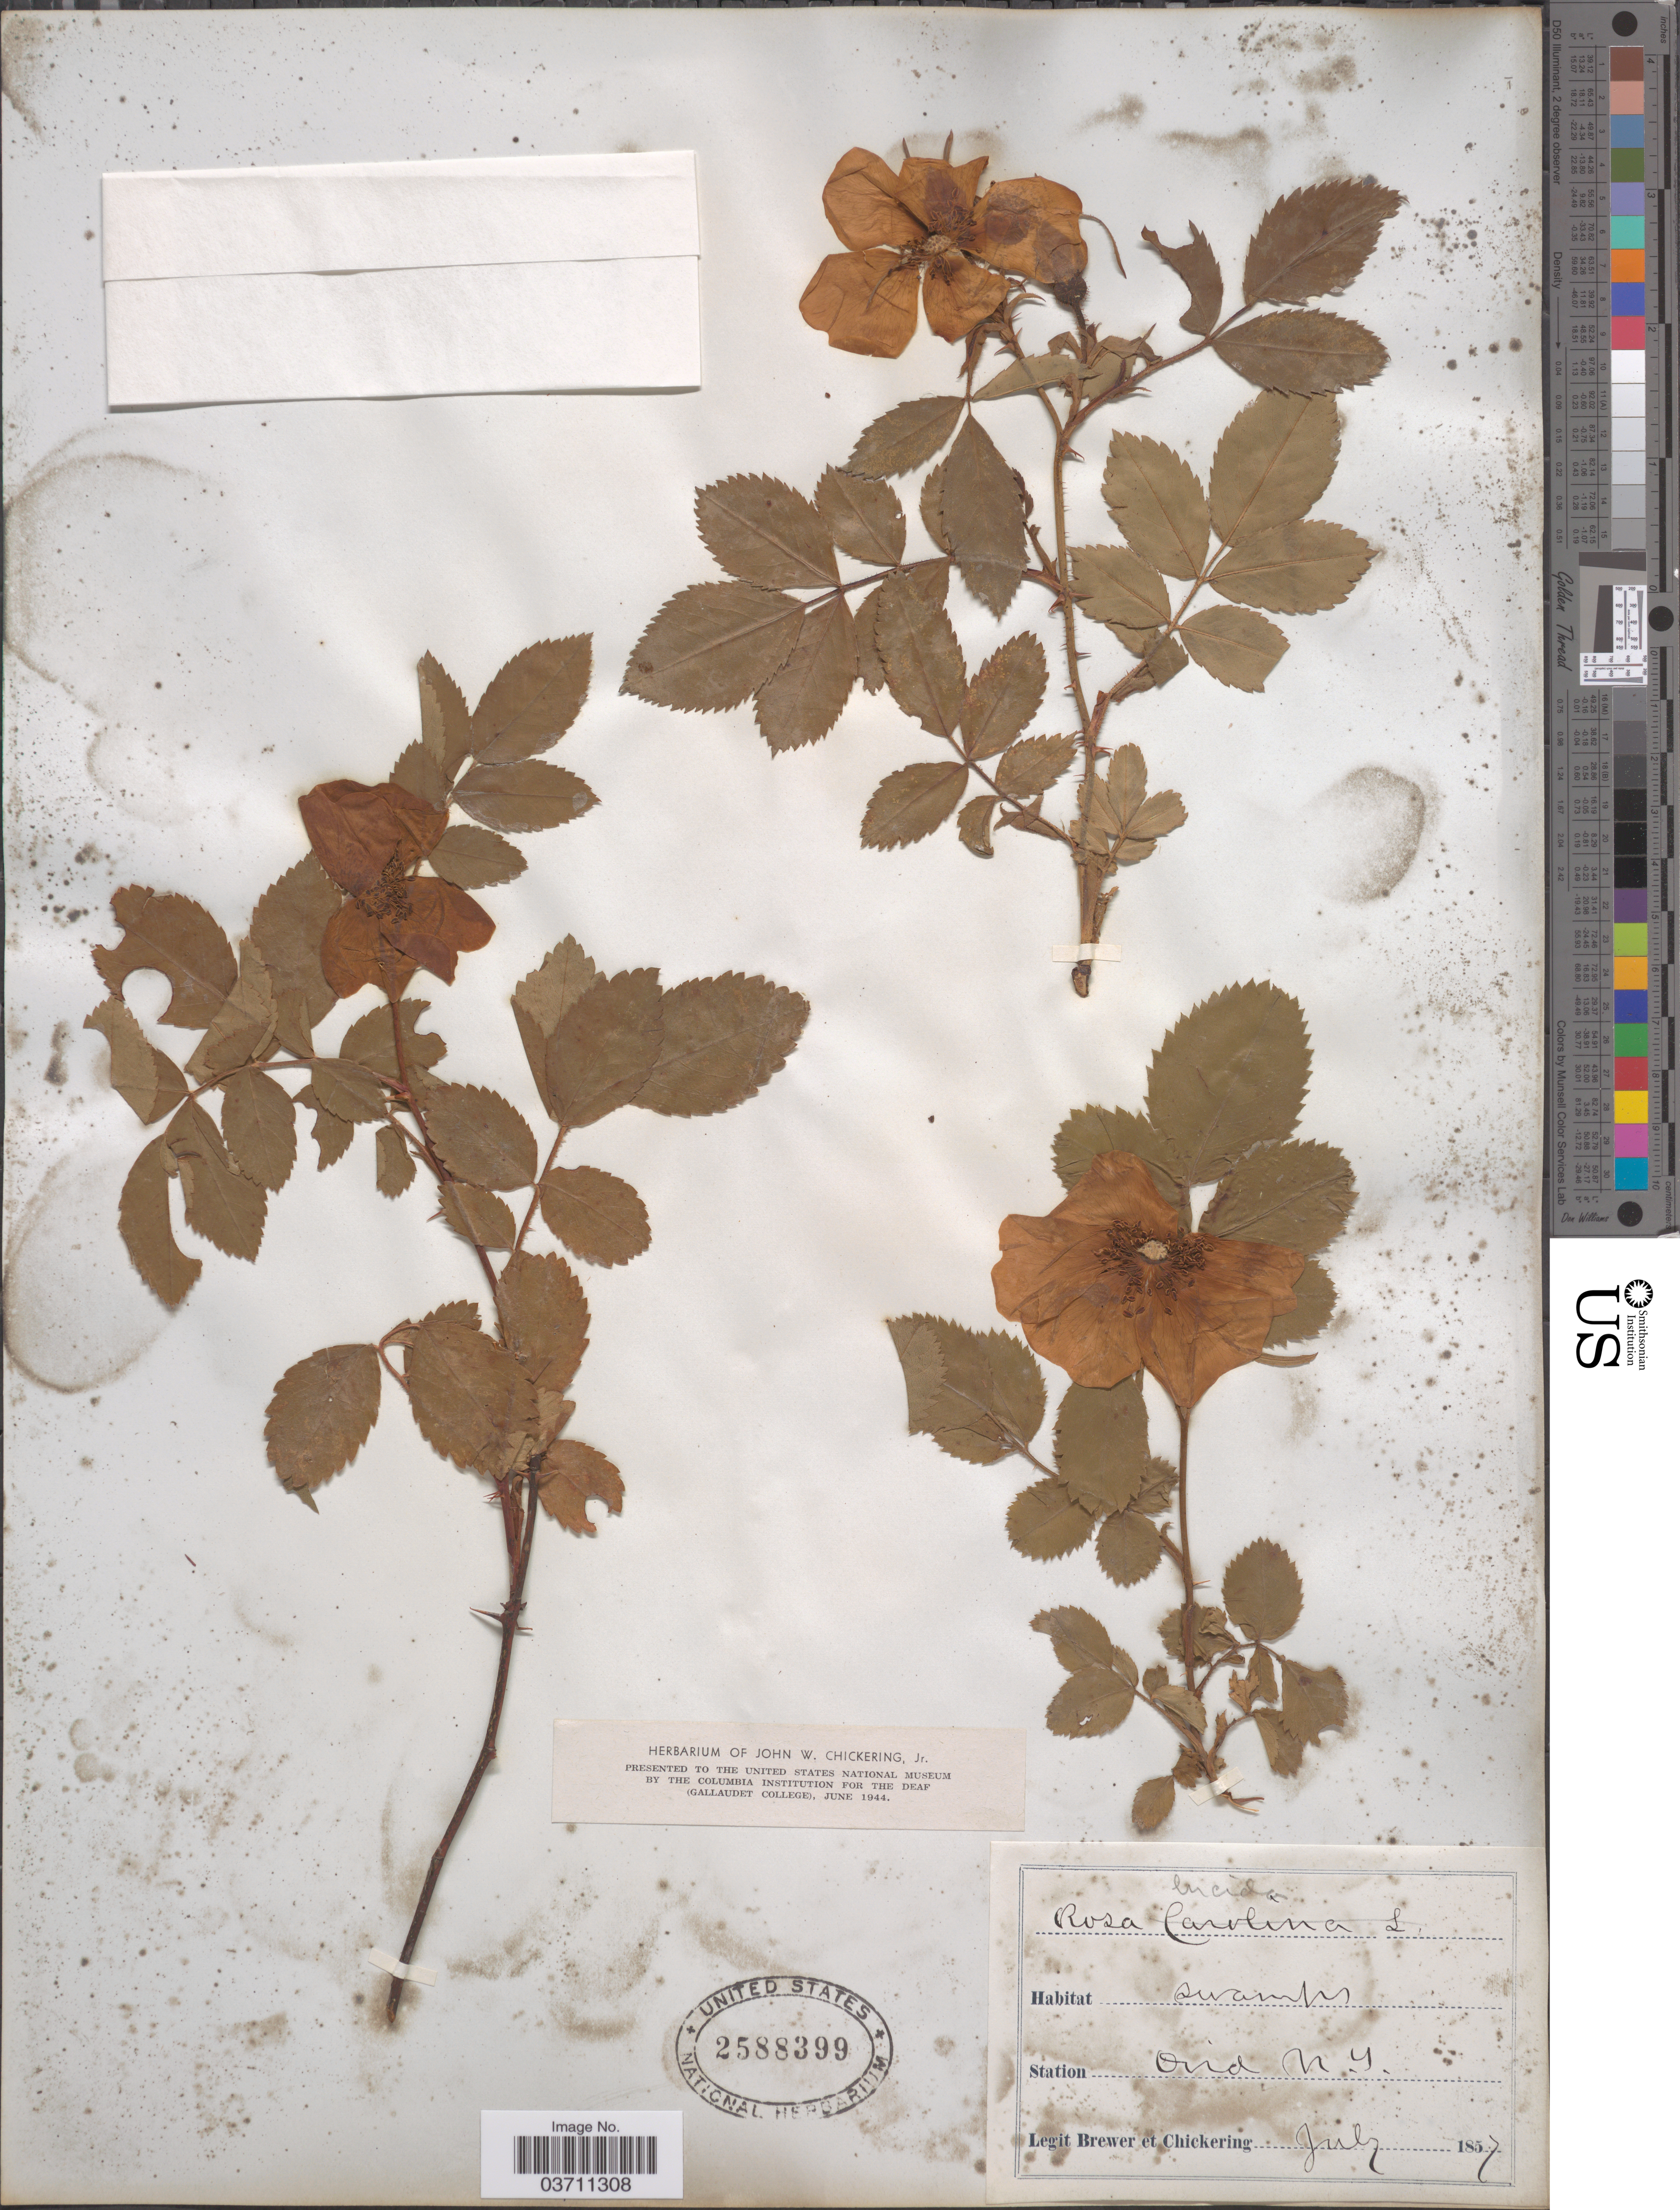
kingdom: Plantae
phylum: Tracheophyta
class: Magnoliopsida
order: Rosales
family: Rosaceae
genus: Rosa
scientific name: Rosa lucida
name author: Meehan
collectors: -. Brewer & J. Chickering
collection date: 1857-07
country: United States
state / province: New York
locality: Ovid.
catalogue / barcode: US 2588399